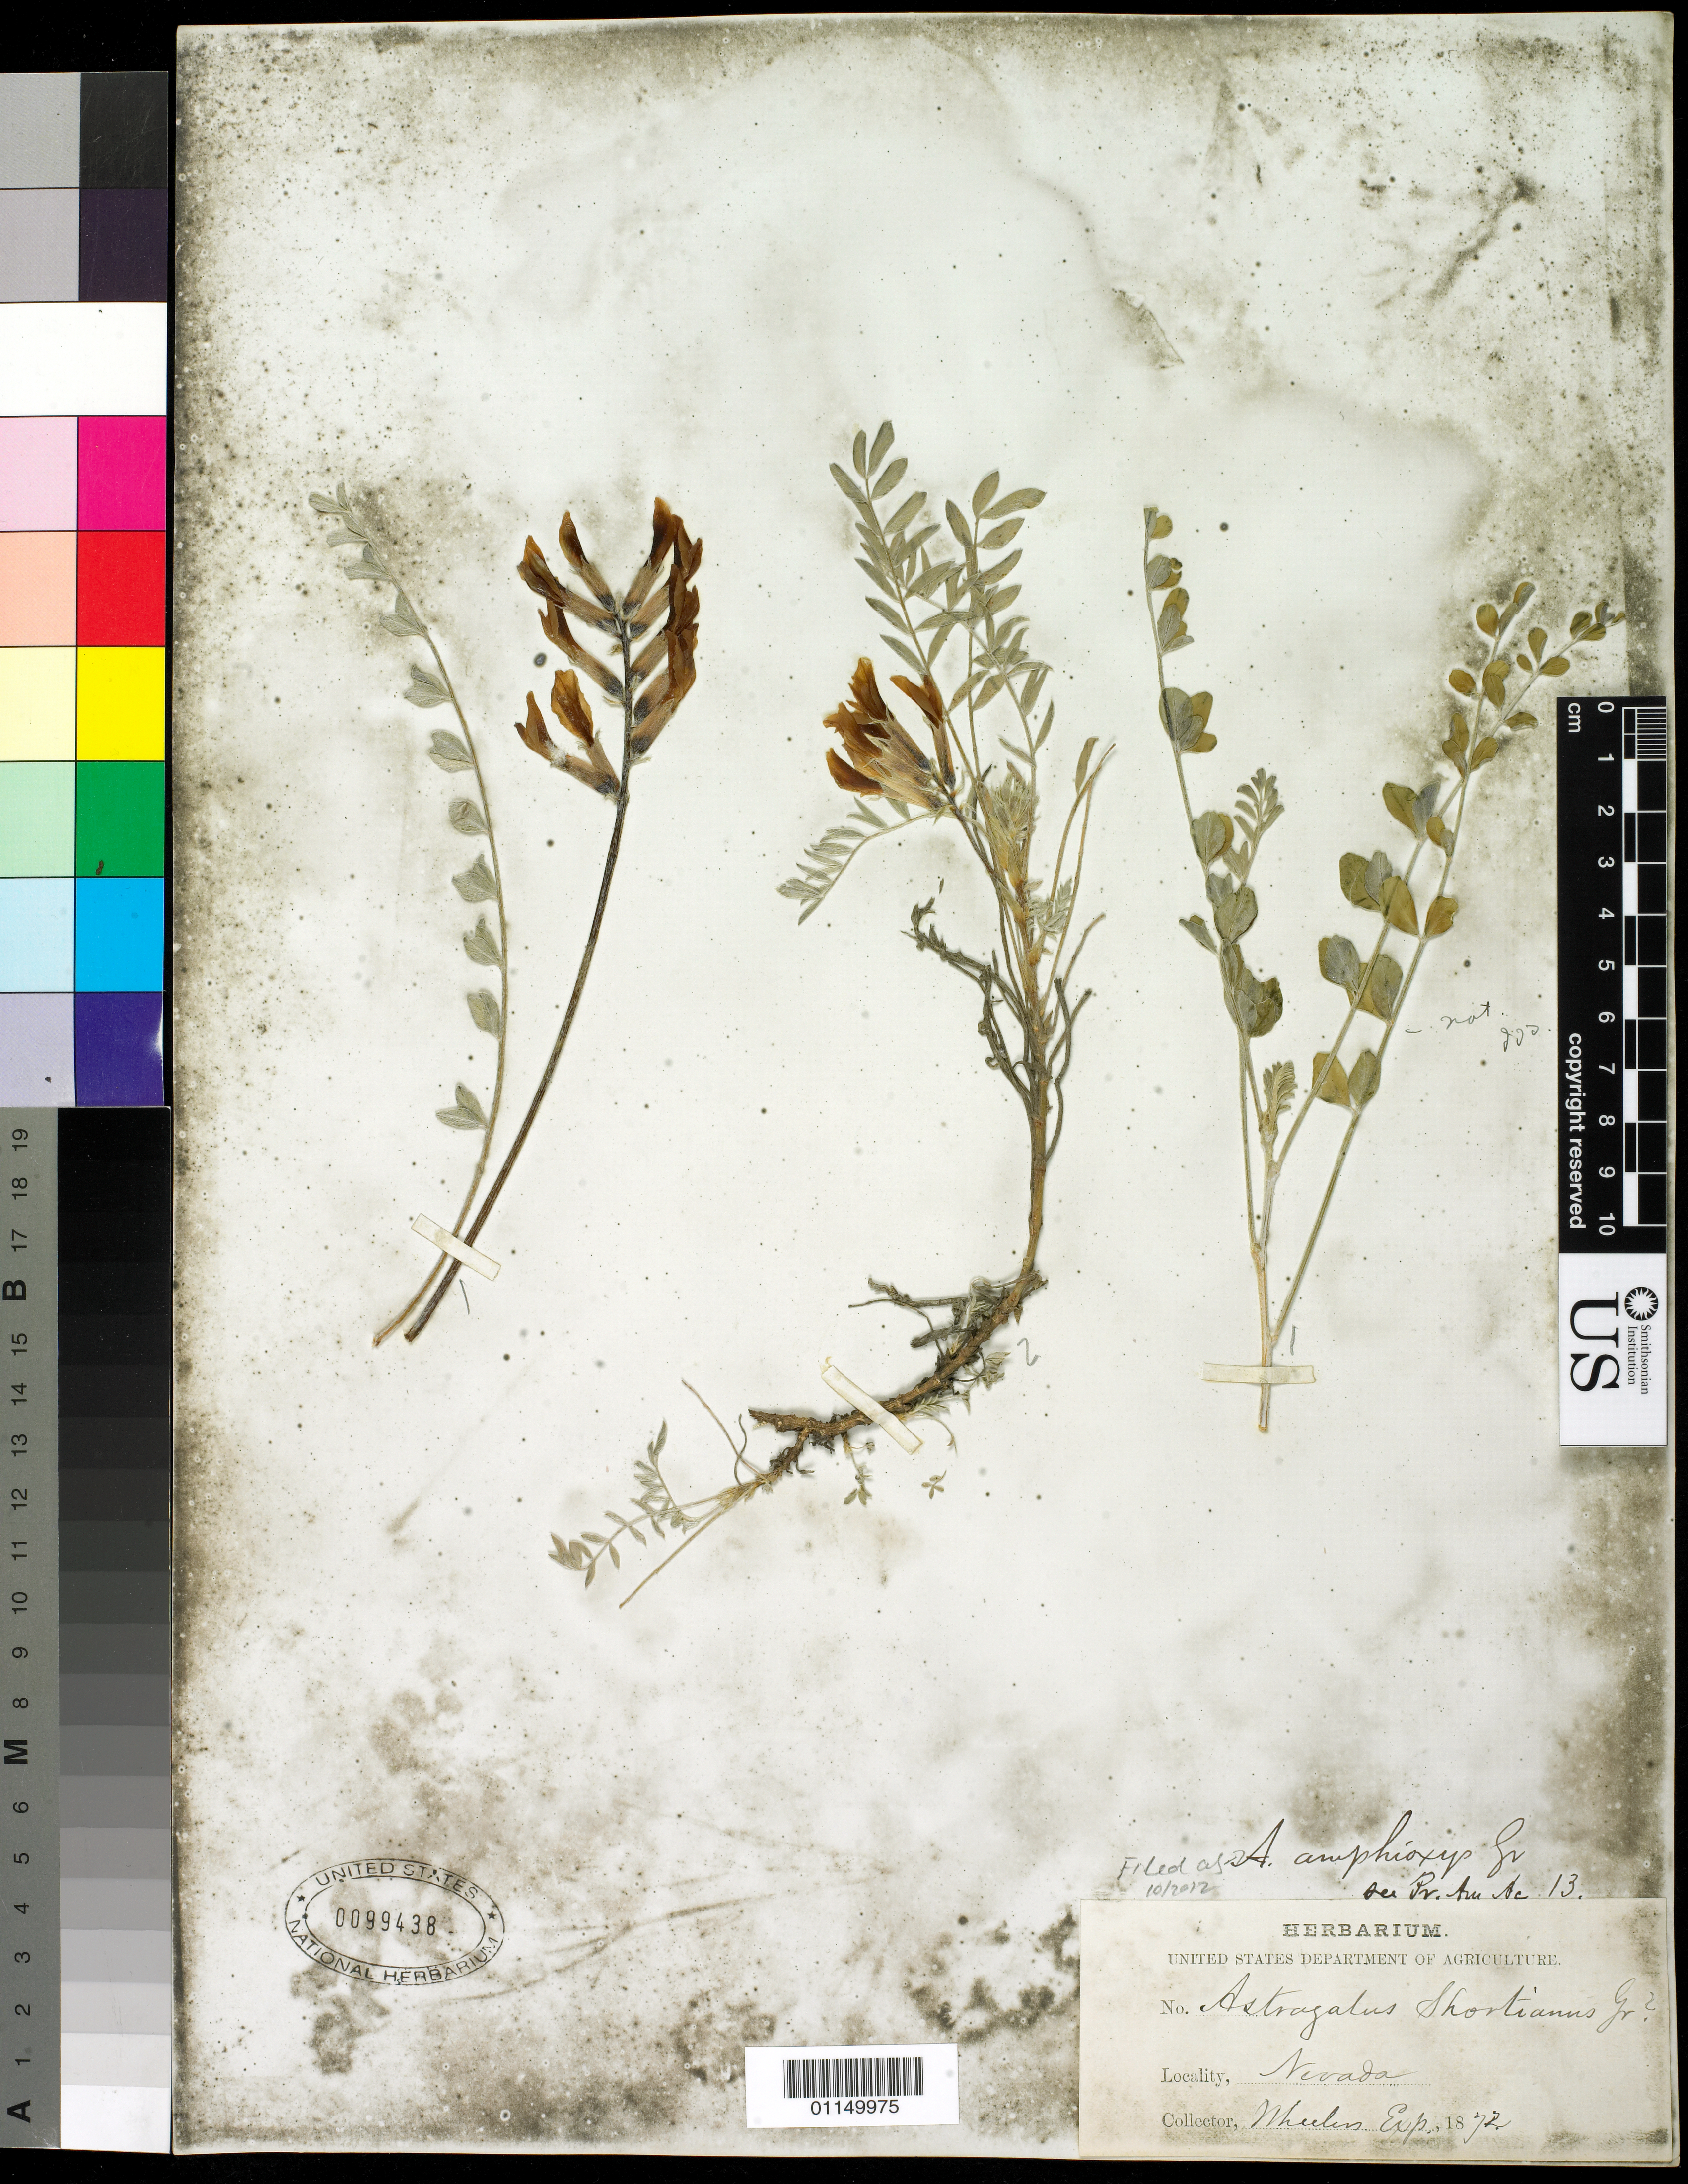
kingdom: Plantae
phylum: Tracheophyta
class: Magnoliopsida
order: Fabales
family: Fabaceae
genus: Astragalus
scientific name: Astragalus amphioxys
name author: A. Gray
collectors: -- Wheeler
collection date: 1872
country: United States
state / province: Nevada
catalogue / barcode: US 99438